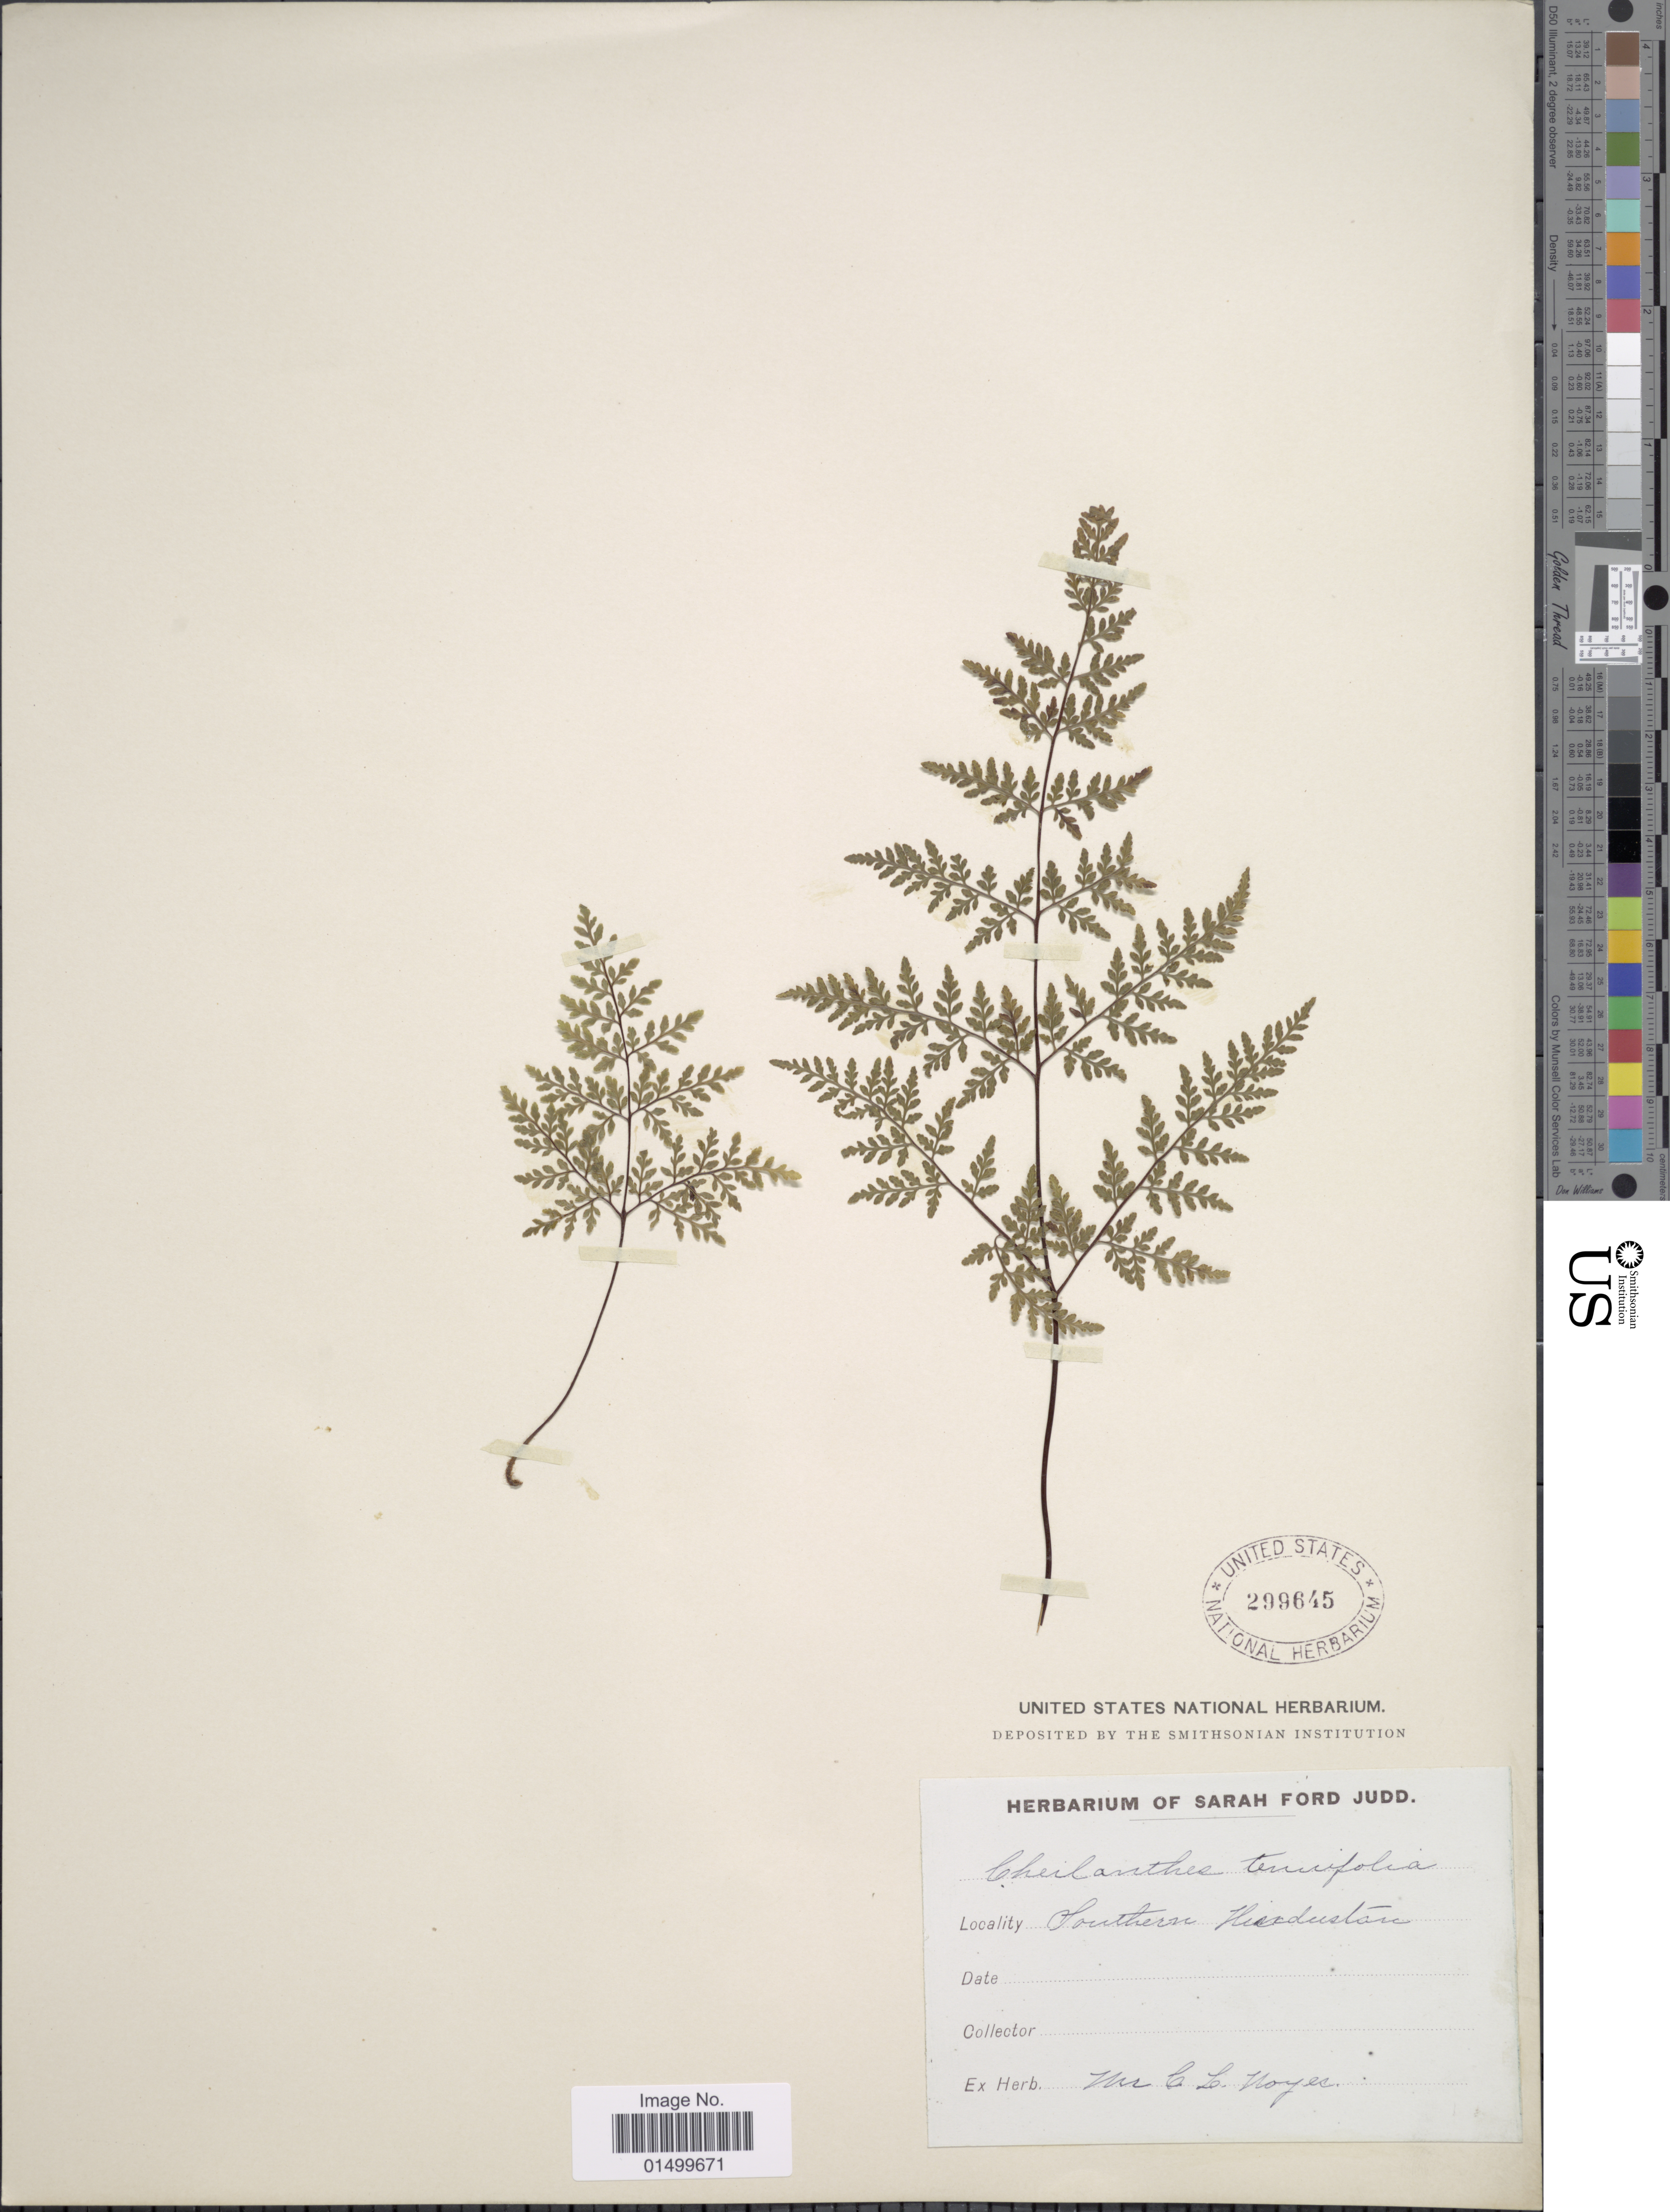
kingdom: Plantae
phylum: Tracheophyta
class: Polypodiopsida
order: Polypodiales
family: Pteridaceae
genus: Cheilanthes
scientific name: Cheilanthes tenuifolia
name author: (Burm. f.) Sw.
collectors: C. Noyes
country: India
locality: Southern Hindustan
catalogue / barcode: US 299645